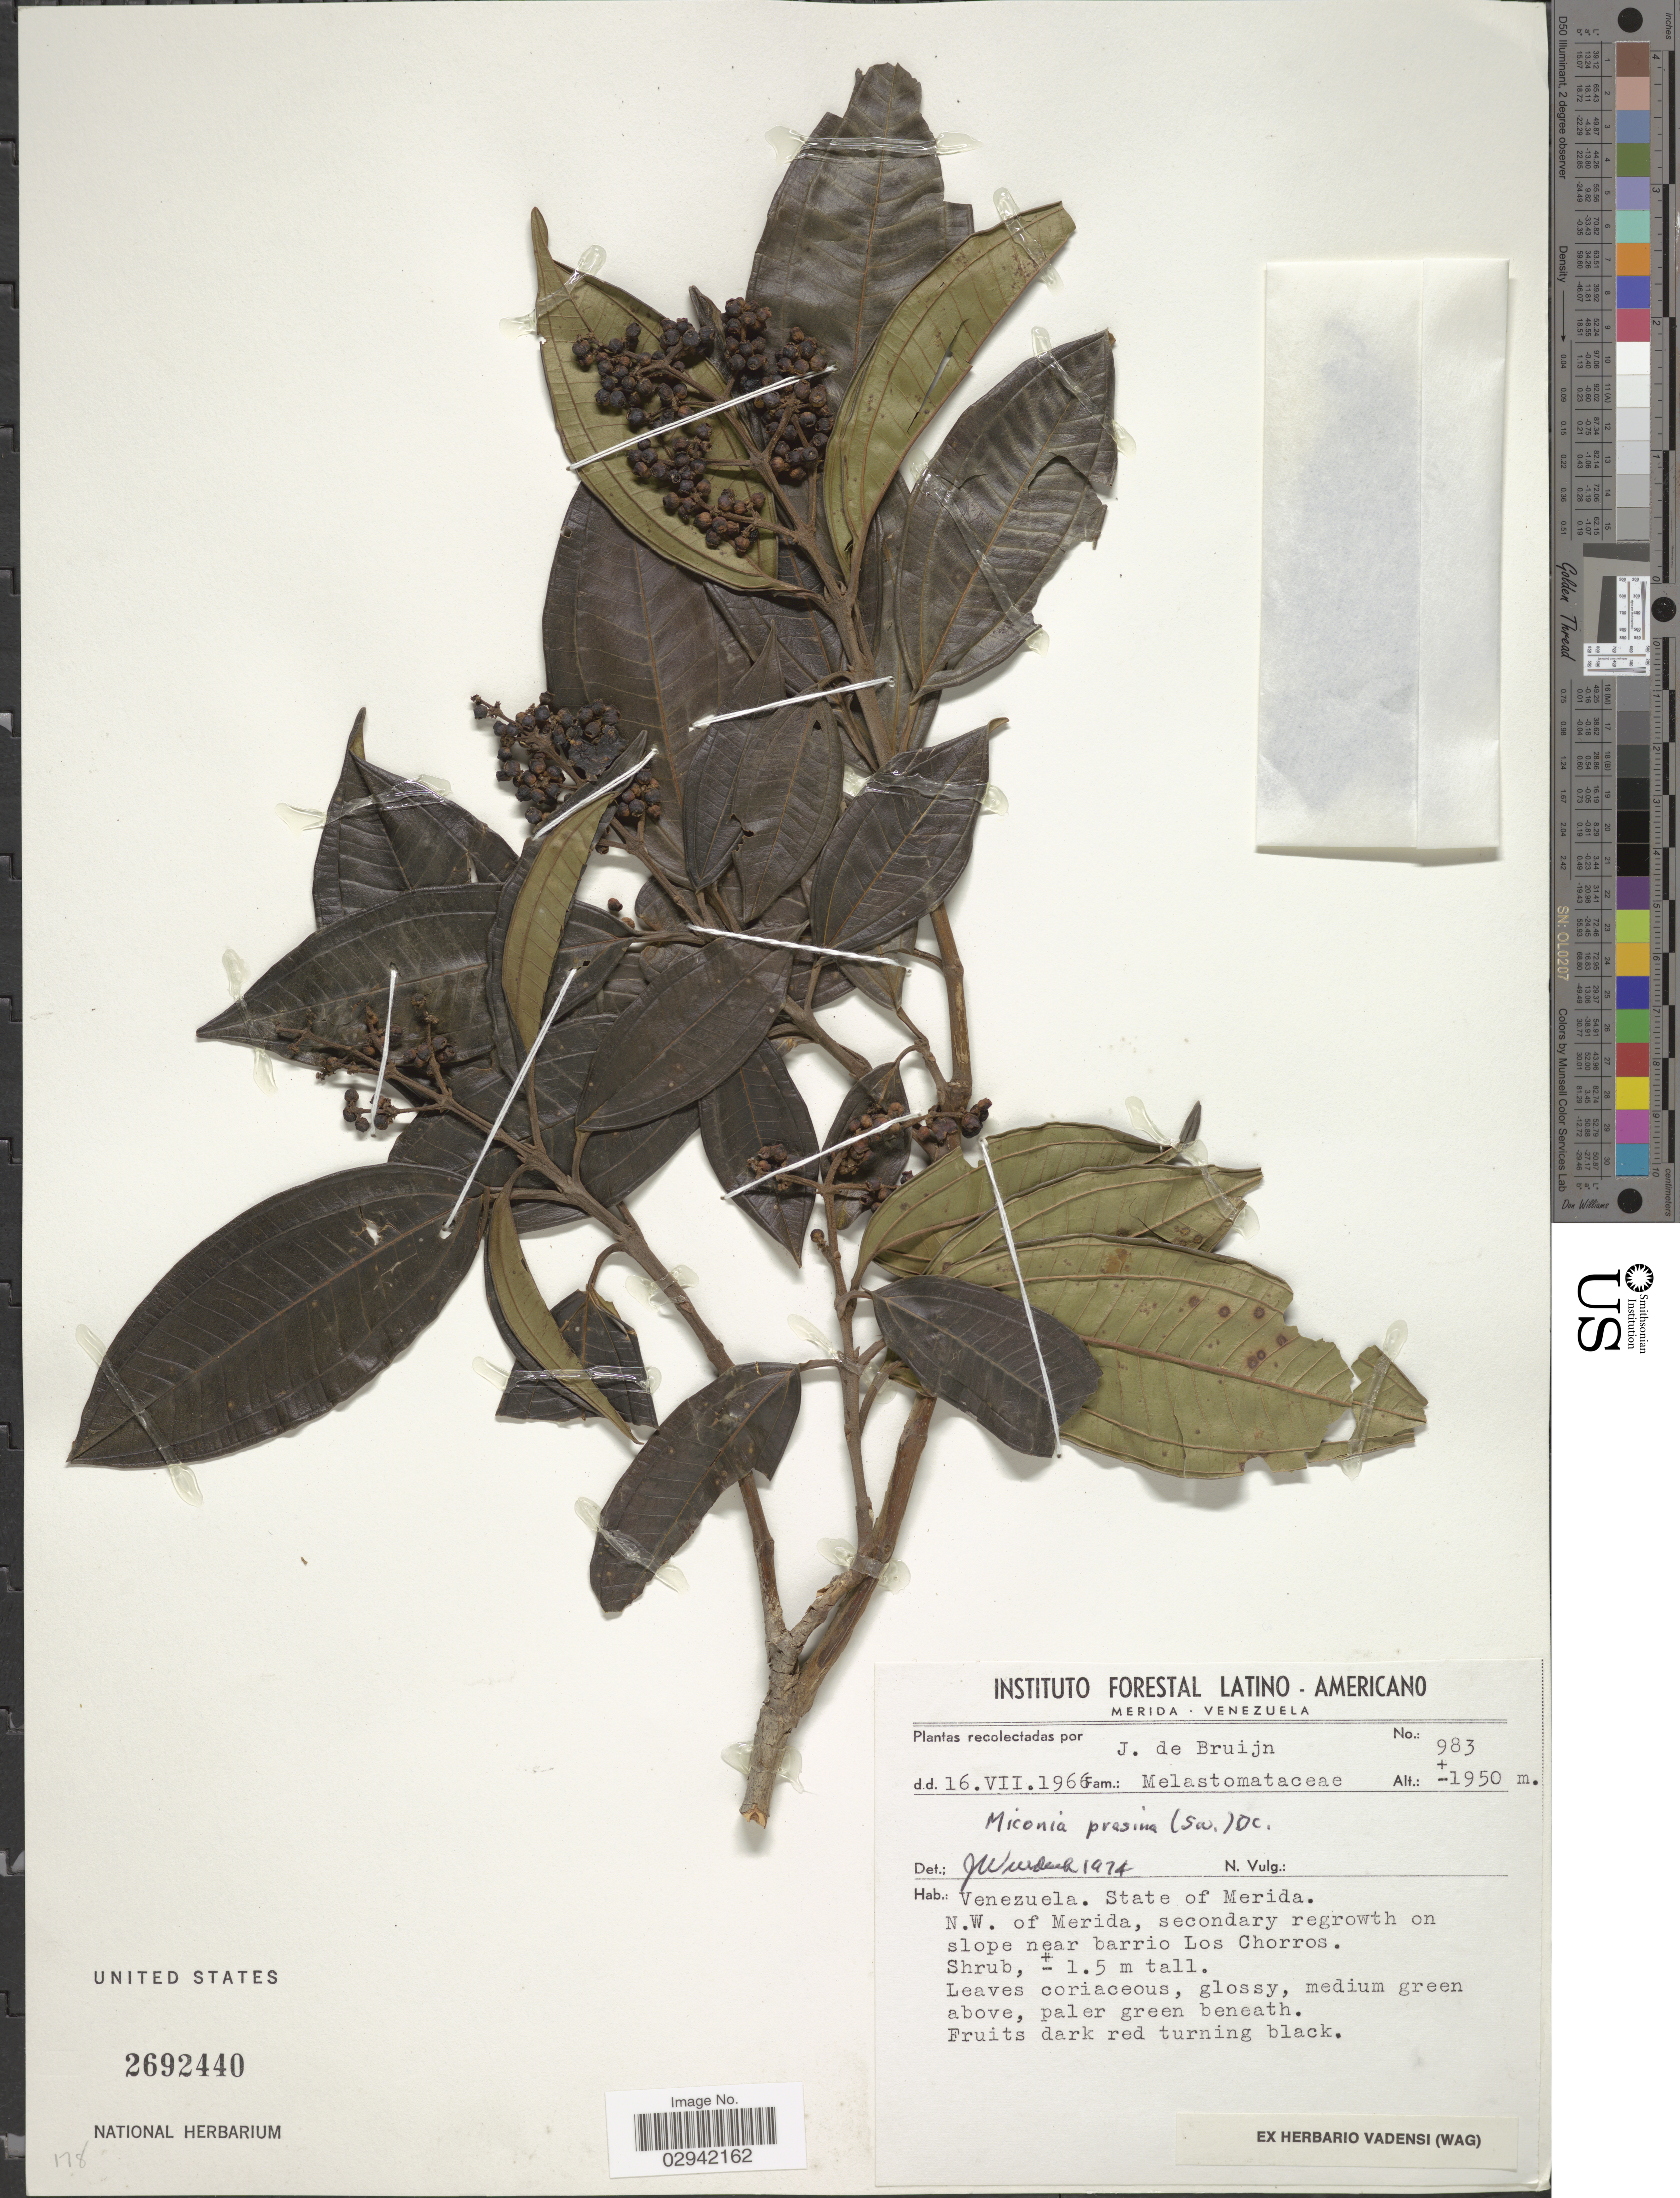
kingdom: Plantae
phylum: Tracheophyta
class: Magnoliopsida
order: Myrtales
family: Melastomataceae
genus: Miconia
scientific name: Miconia prasina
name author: (Sw.) DC.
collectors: J. Bruijn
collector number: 983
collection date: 1966-07-16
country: Venezuela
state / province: Mérida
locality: N.W. of Merida, secondary regrowth on slope near barrio Los Chorros.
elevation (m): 1950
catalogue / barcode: US 2692440